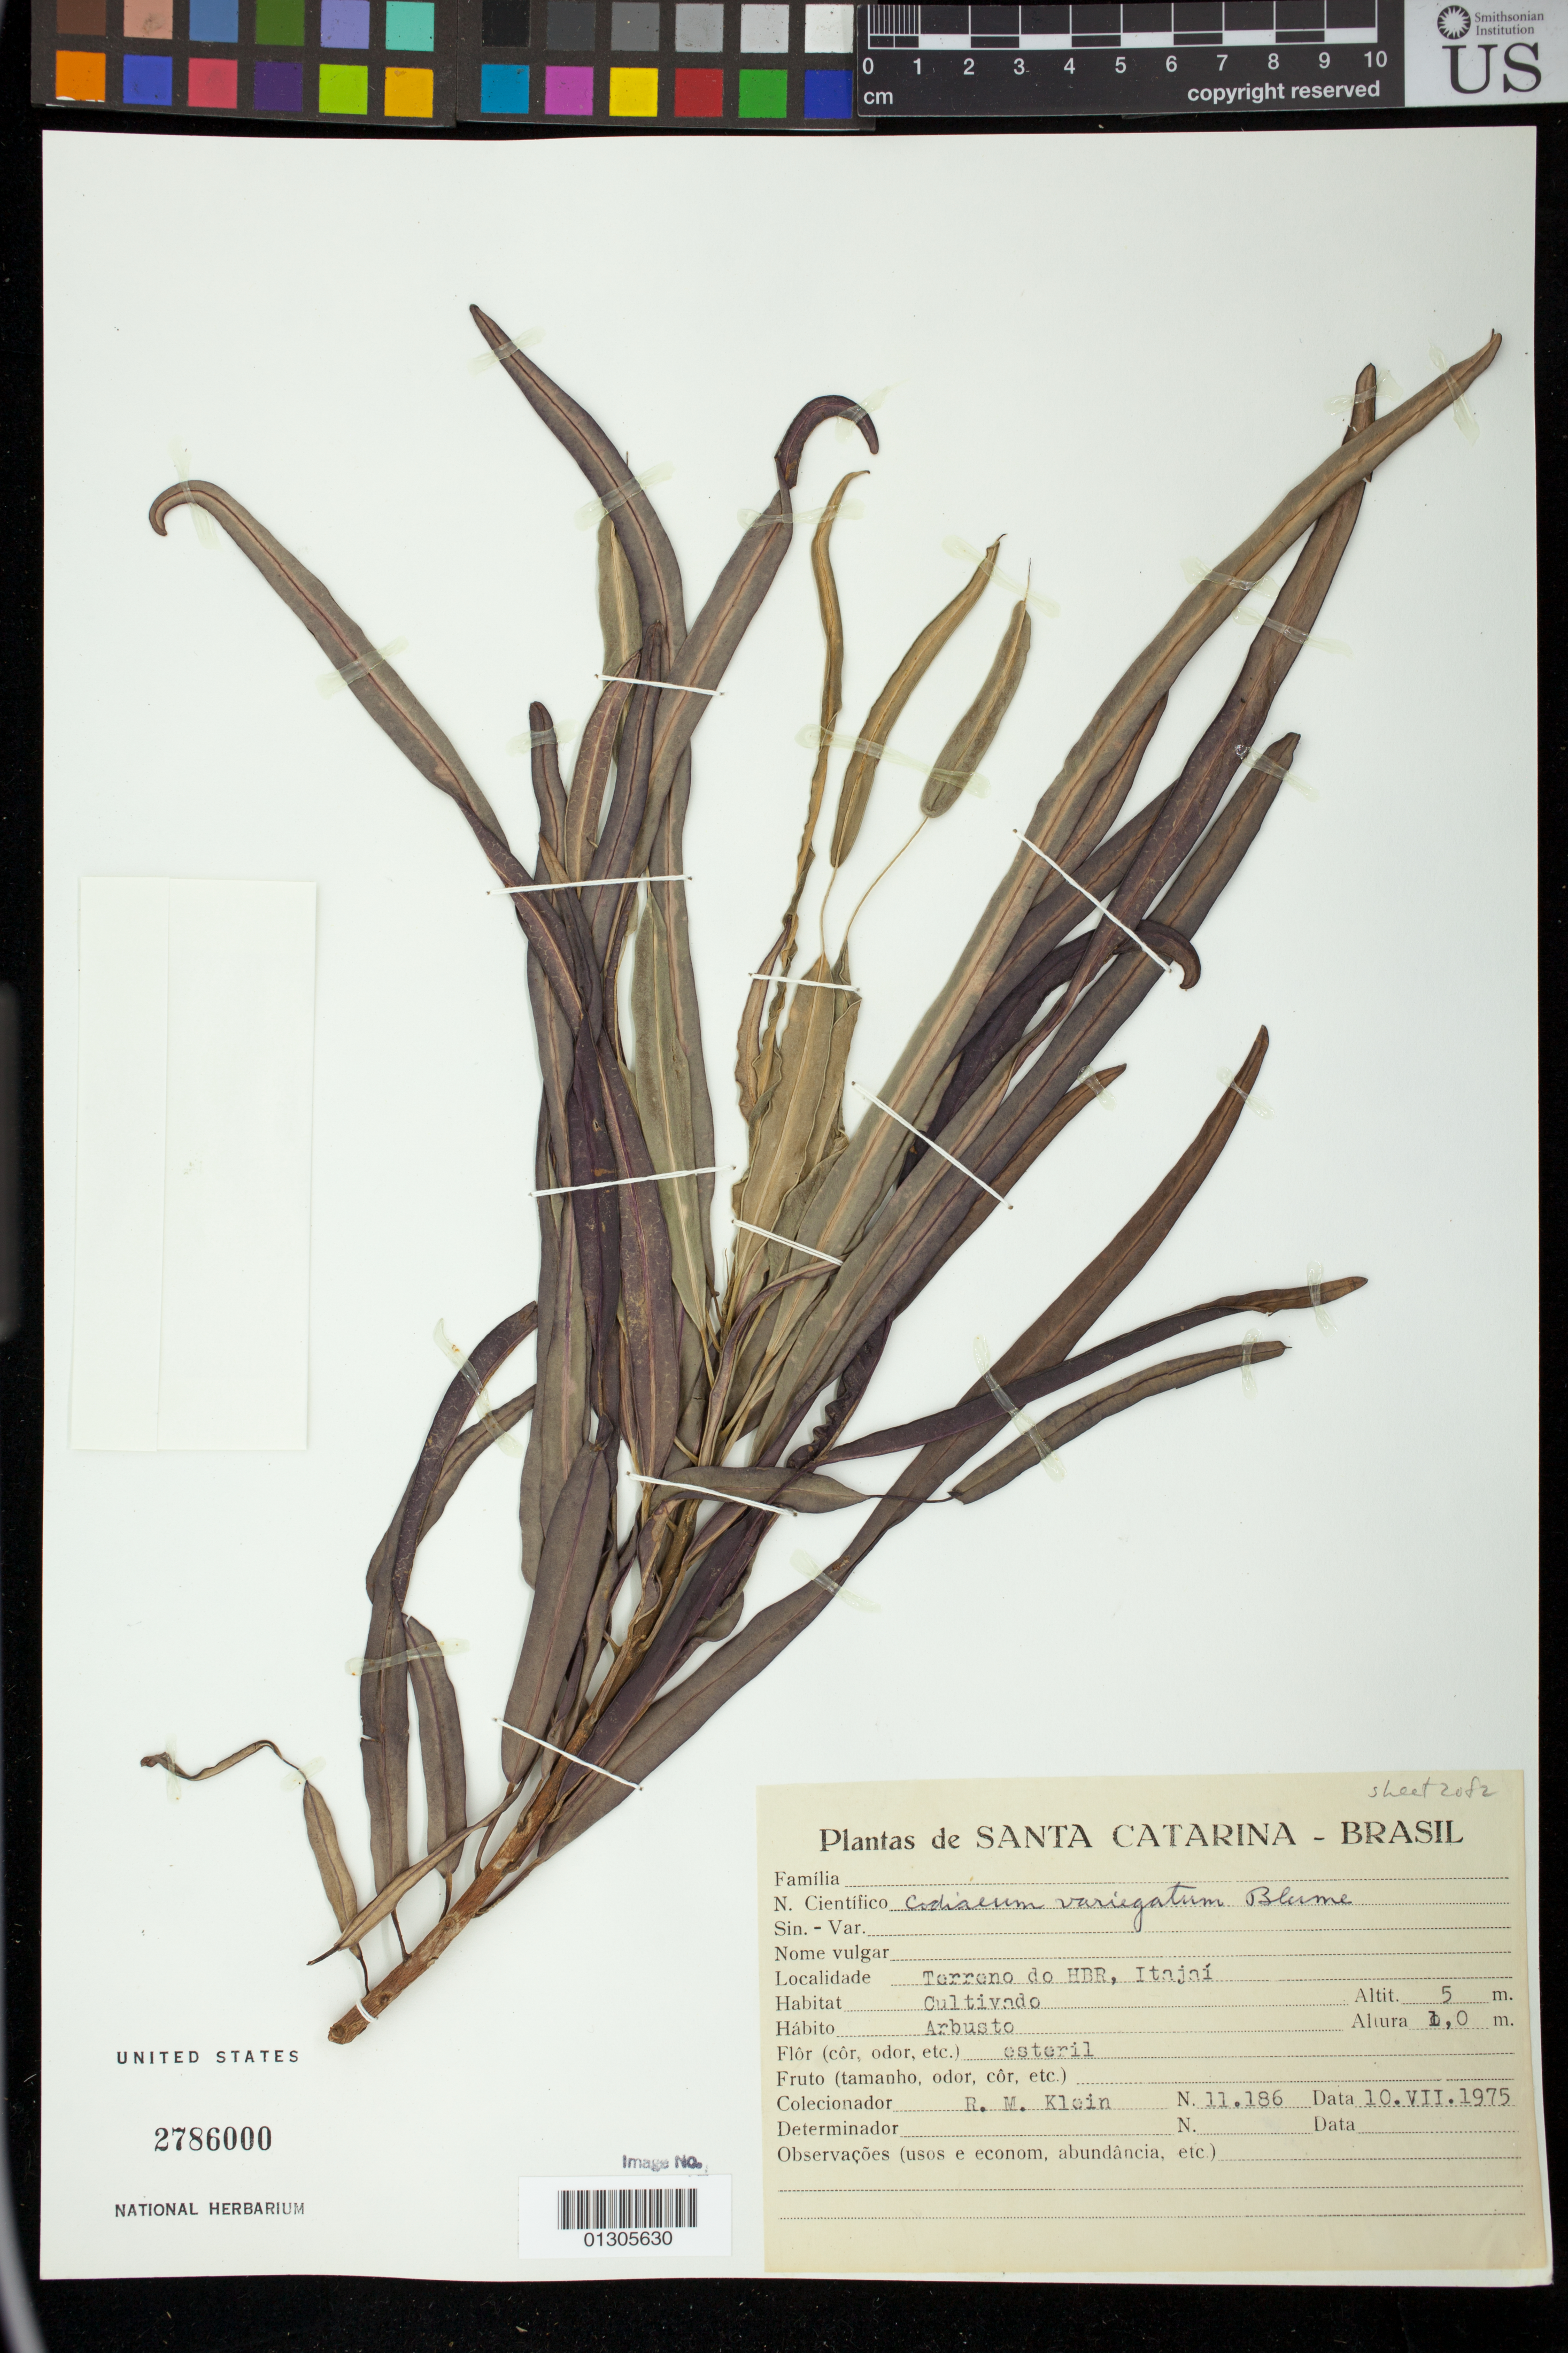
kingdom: Plantae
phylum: Tracheophyta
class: Magnoliopsida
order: Malpighiales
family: Euphorbiaceae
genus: Codiaeum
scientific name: Codiaeum variegatum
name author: (L.) Rumph. ex A. Juss.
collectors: R. M. Klein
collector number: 11186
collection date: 1975-07-10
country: Brazil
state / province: Santa Catarina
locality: Terreno do HBR [Herbario Barbosa Rodrigues], Itajaí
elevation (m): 5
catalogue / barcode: US 2786000